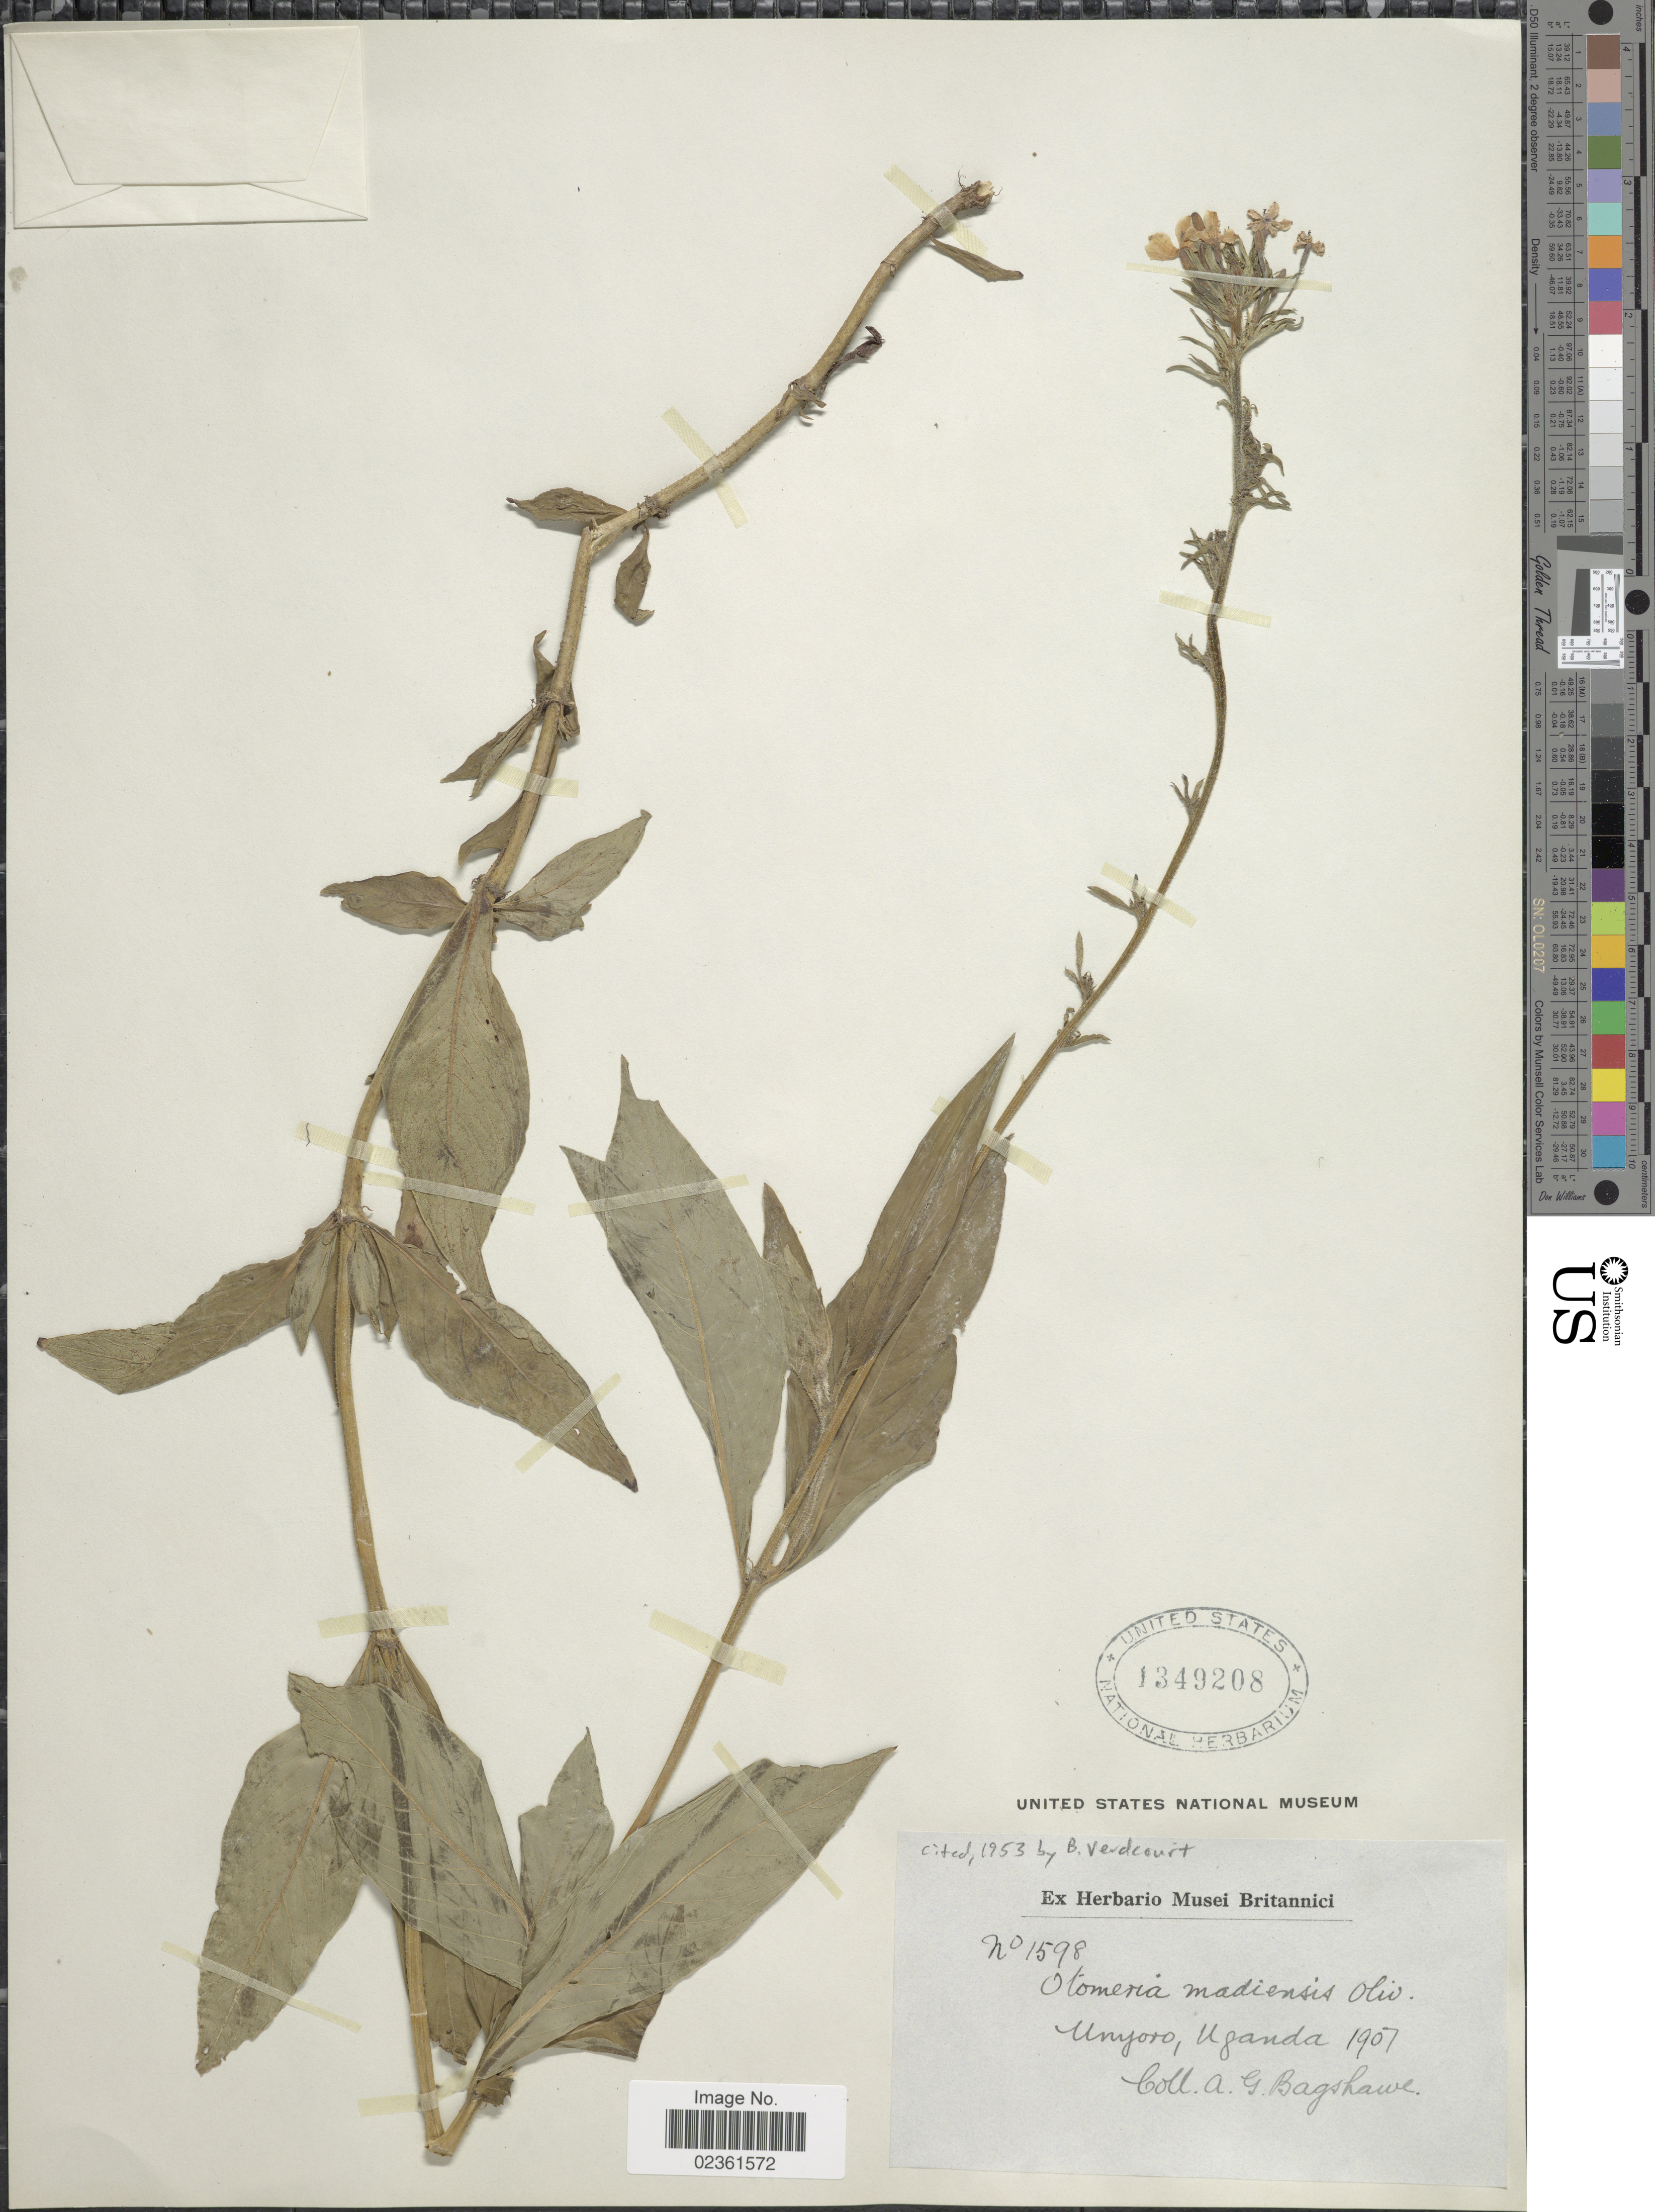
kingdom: Plantae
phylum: Tracheophyta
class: Magnoliopsida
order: Gentianales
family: Rubiaceae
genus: Otomeria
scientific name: Otomeria madiensis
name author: Oliv.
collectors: A. Bagshawe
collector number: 1598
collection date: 1907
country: Uganda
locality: Unyoro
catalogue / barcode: US 1349208